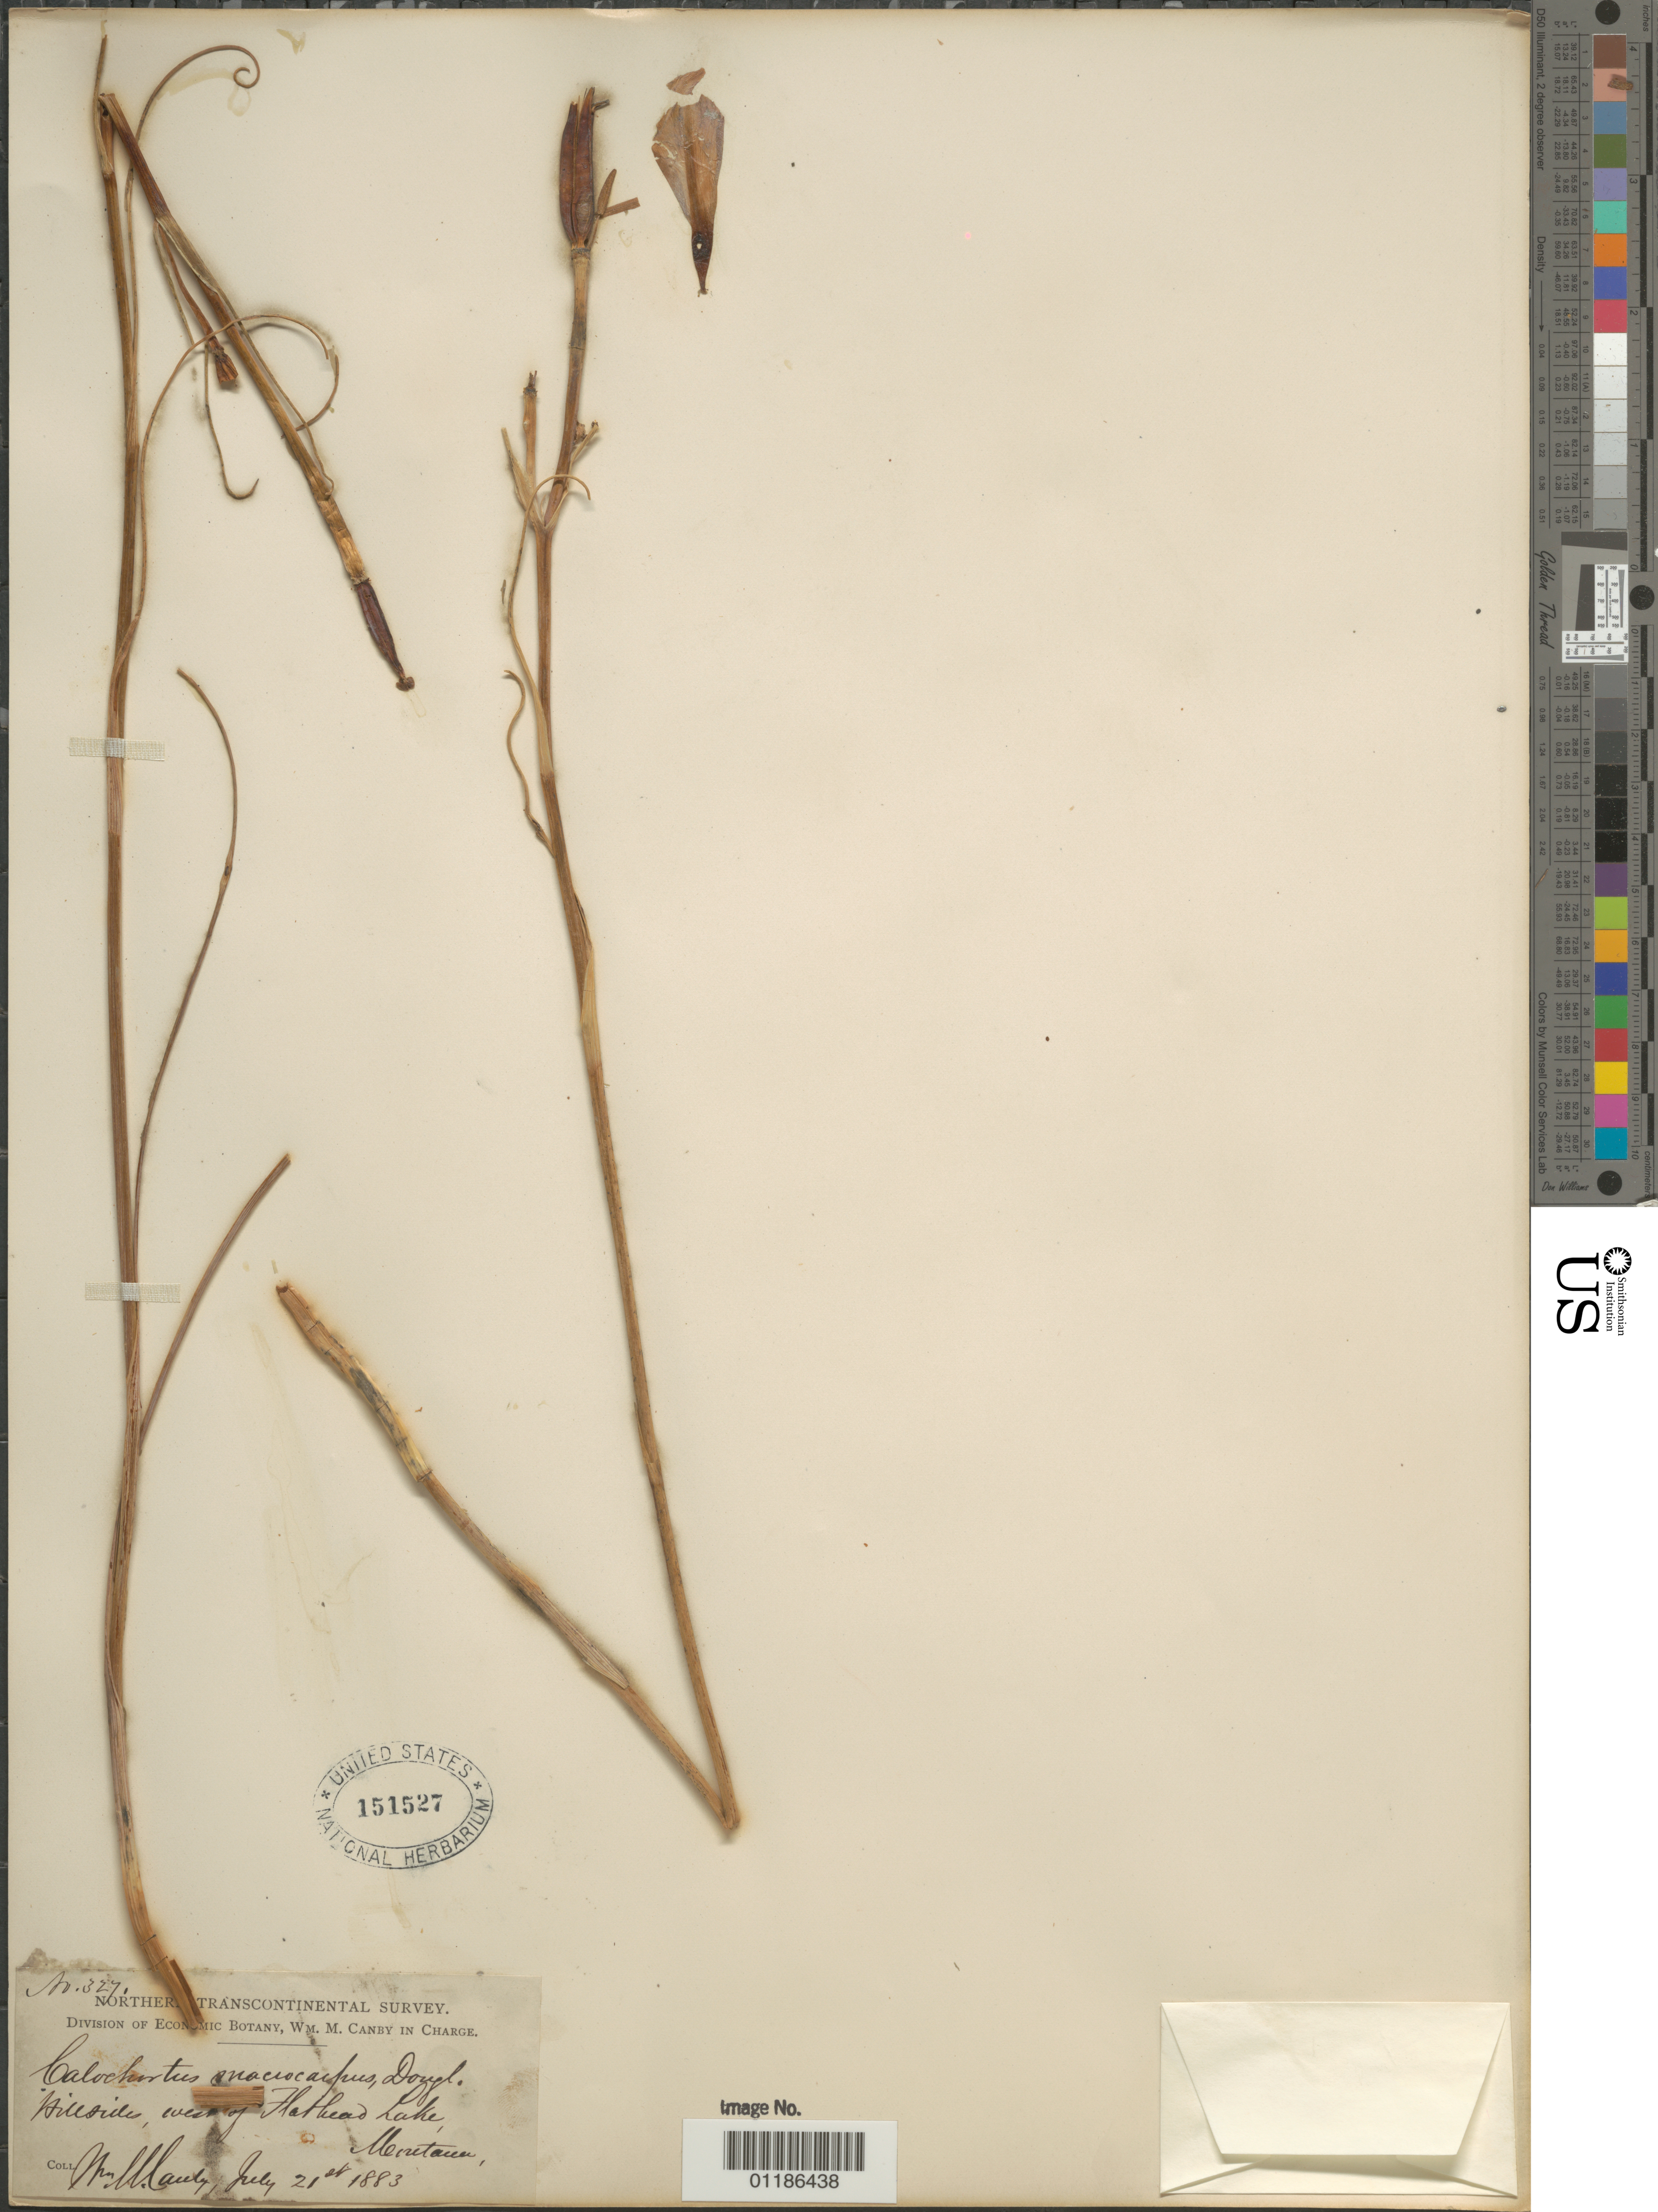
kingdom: Plantae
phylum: Tracheophyta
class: Liliopsida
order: Liliales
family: Liliaceae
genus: Calochortus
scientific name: Calochortus macrocarpus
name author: Douglas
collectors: W. M. Canby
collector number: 327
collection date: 1883-07-21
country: United States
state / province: Montana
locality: West of Flathead Lake.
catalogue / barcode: US 151527